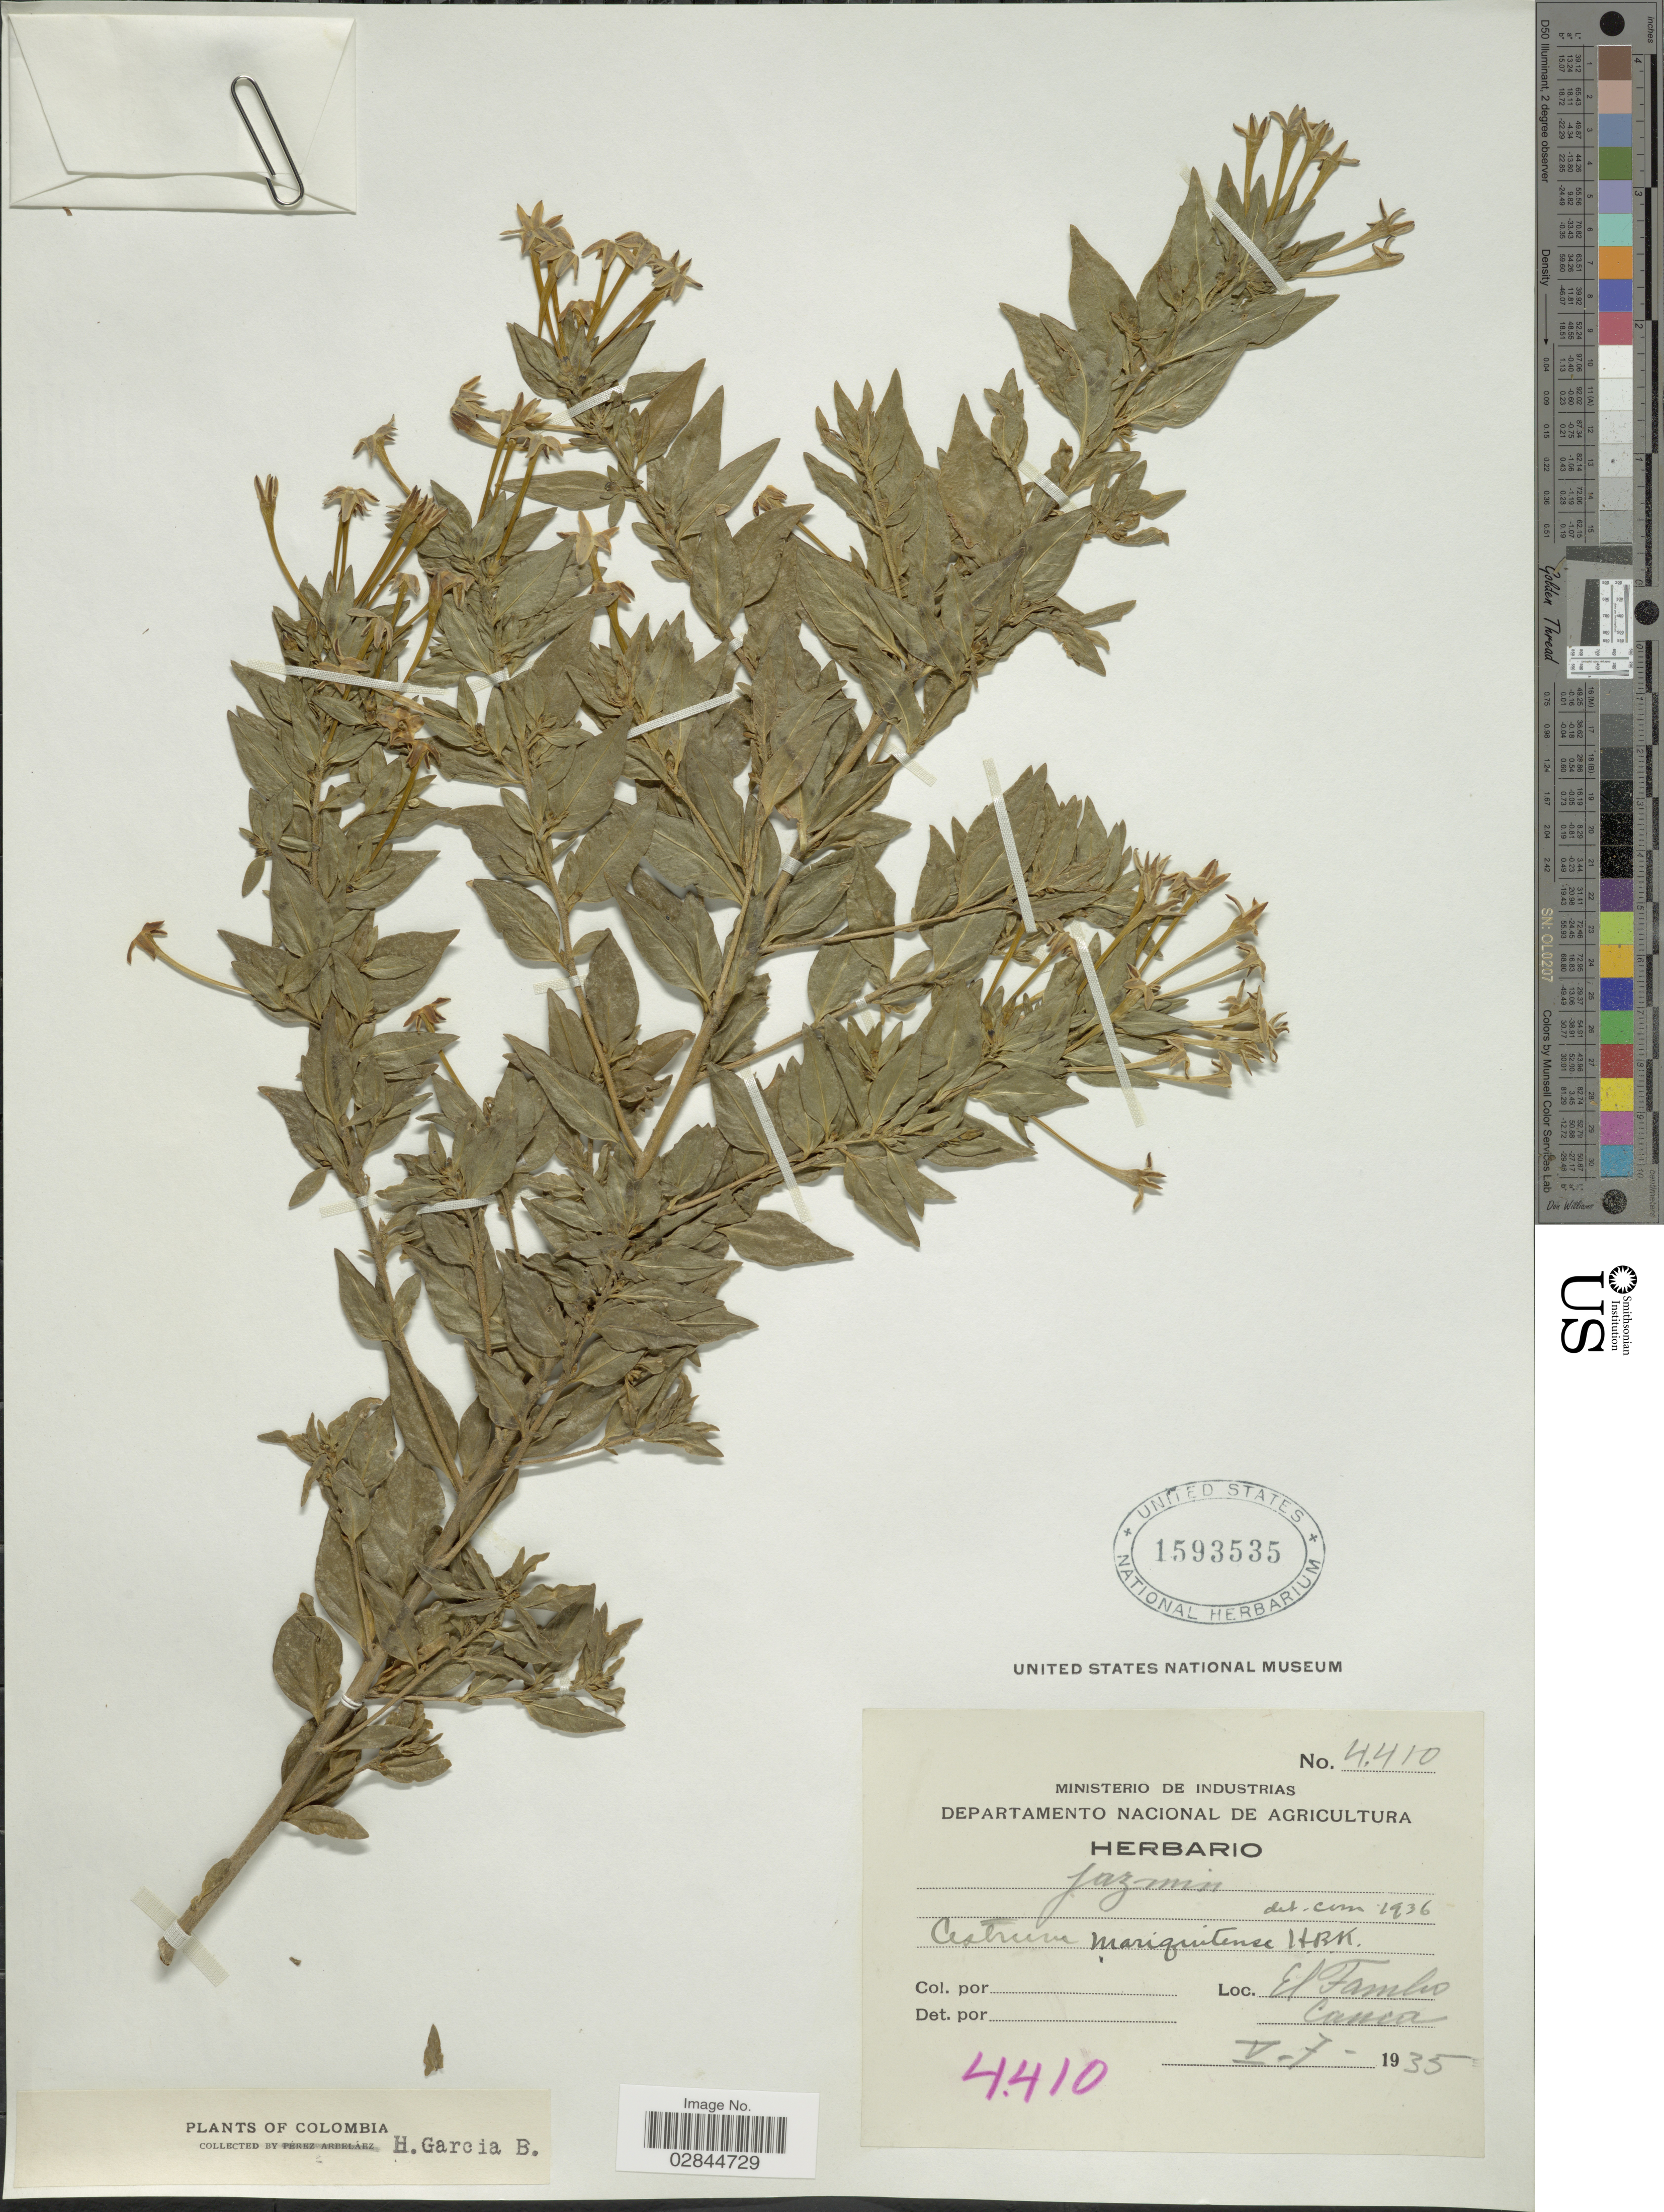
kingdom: Plantae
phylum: Tracheophyta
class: Magnoliopsida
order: Solanales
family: Solanaceae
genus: Cestrum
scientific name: Cestrum mariquitense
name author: Kunth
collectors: H. García Barriga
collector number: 4410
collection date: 1935-05-07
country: Colombia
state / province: Cauca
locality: El Tambo.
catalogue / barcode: US 1593535